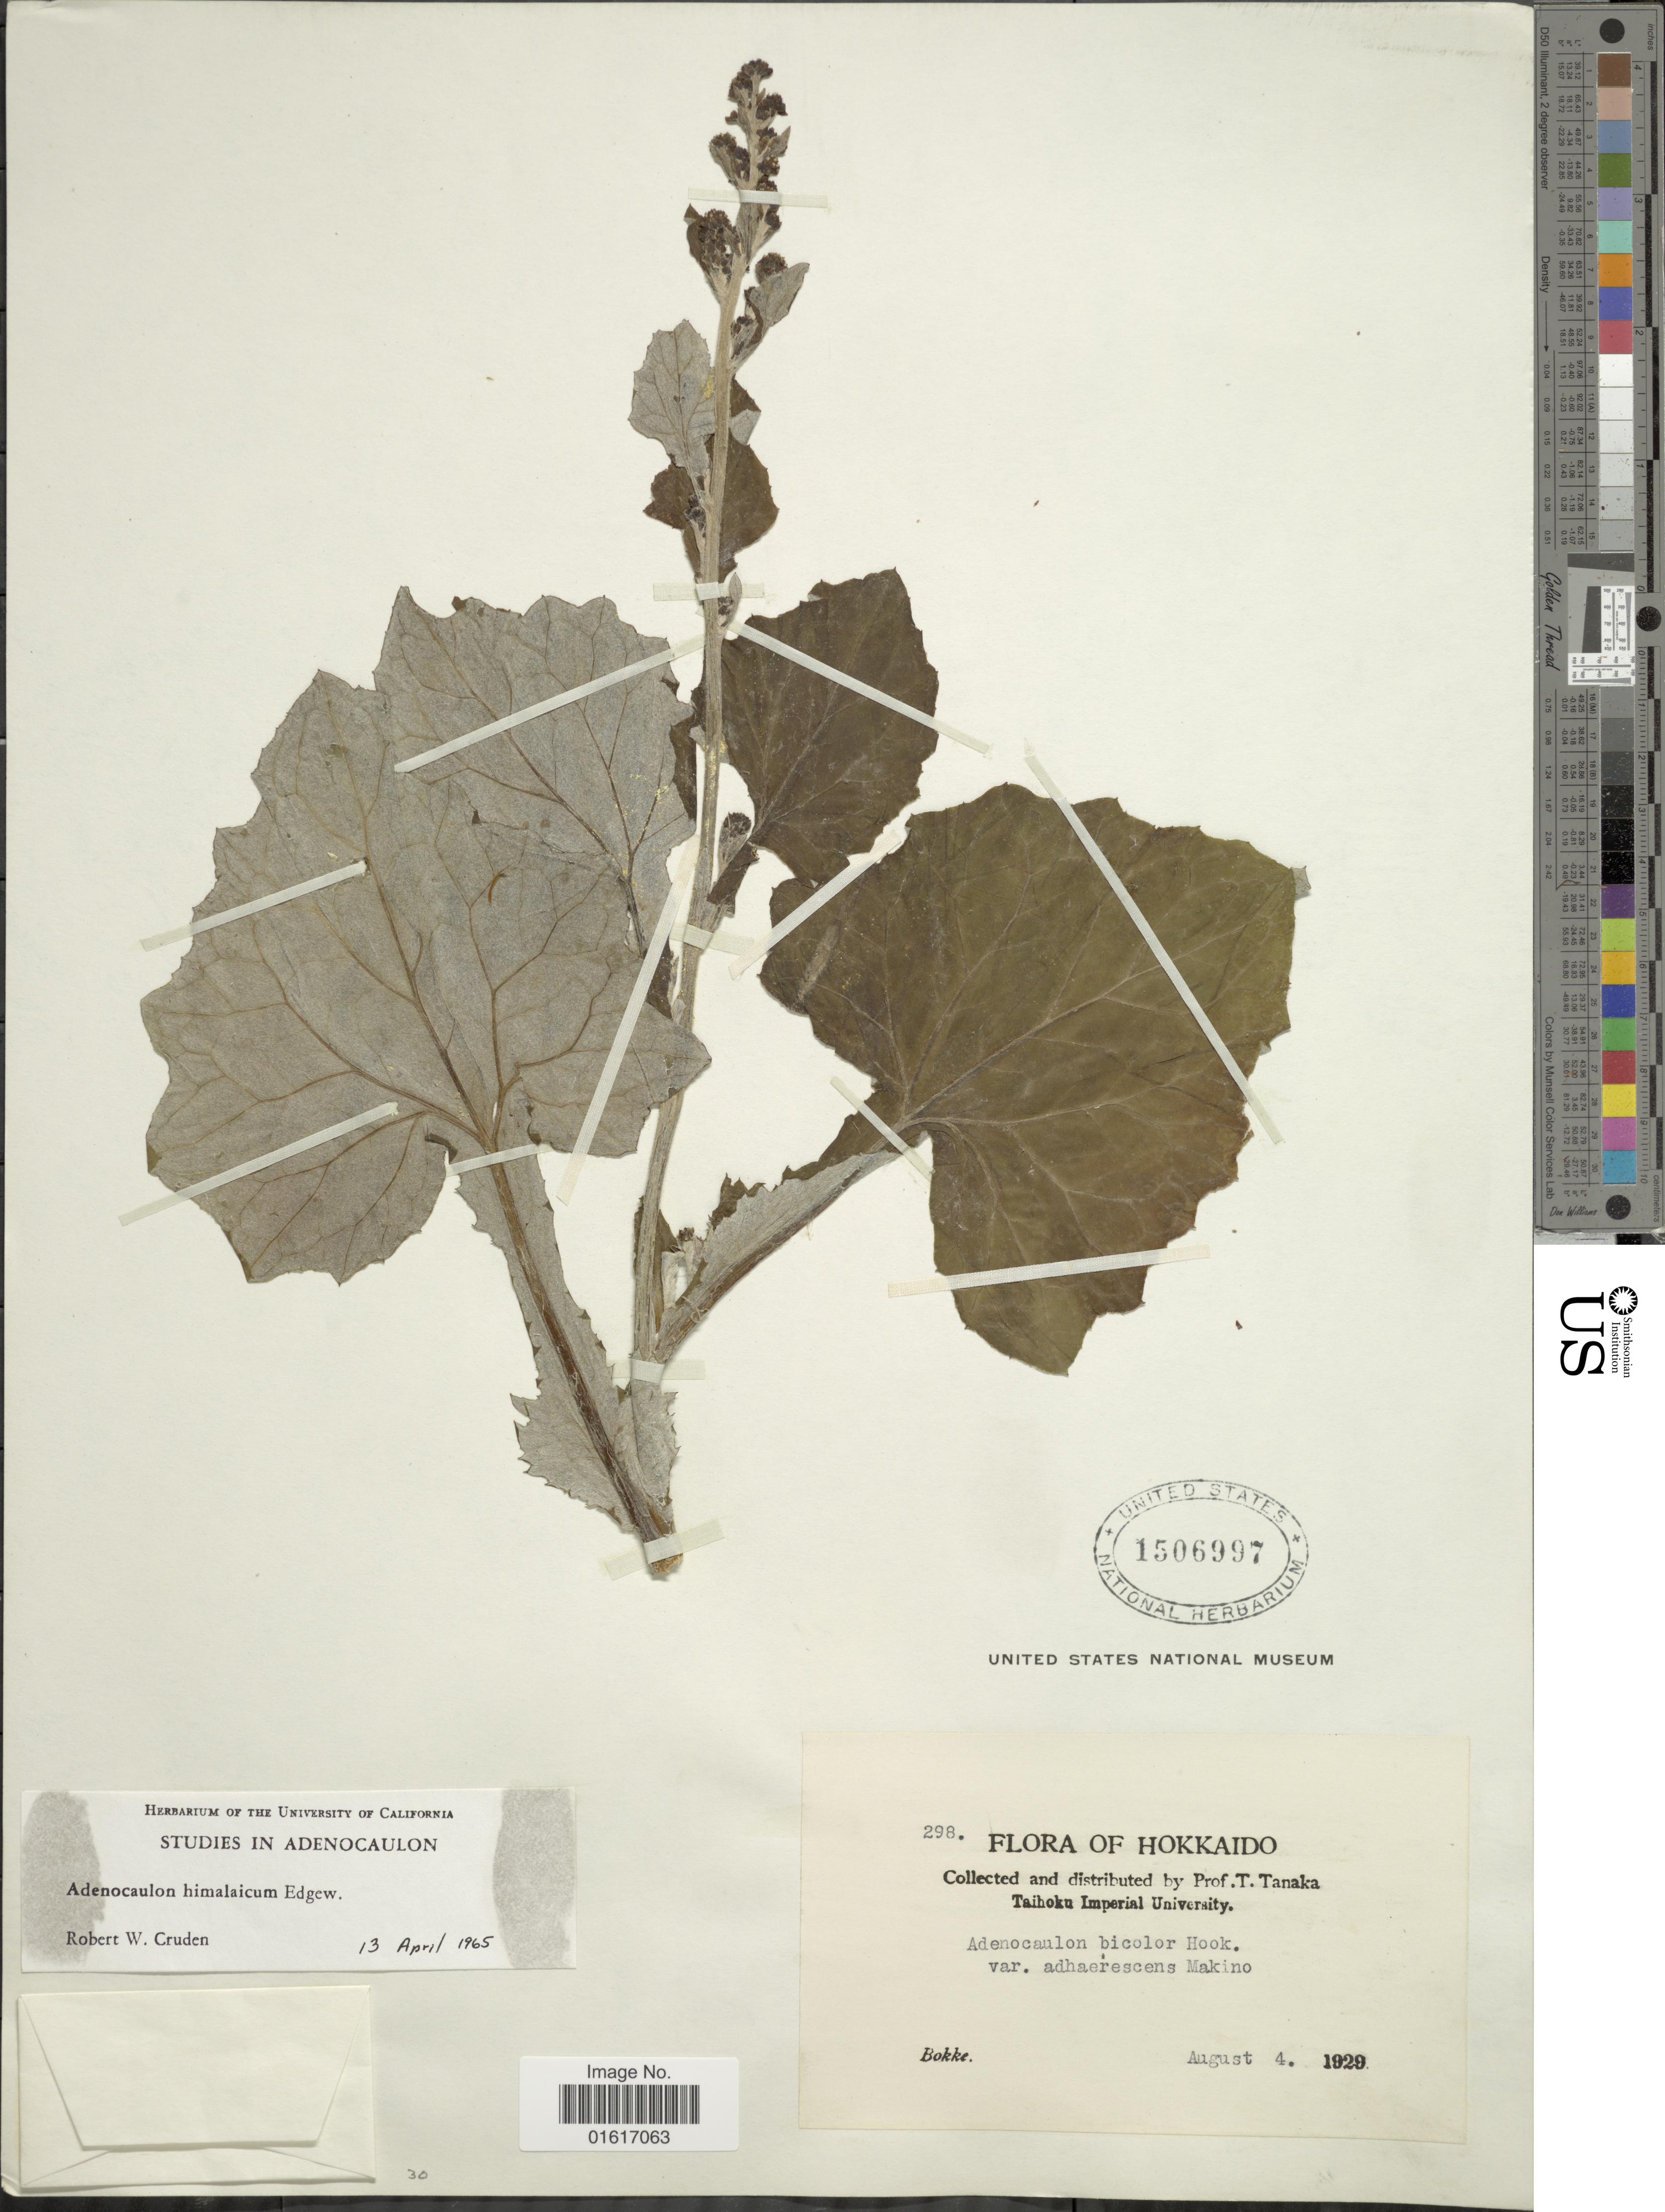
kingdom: Plantae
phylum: Tracheophyta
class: Magnoliopsida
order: Asterales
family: Asteraceae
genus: Adenocaulon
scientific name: Adenocaulon himalaicum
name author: Edgew.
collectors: T. Tanaka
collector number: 298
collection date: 1929-08-04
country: Japan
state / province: Hokkaidō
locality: Bokke [unsure placement]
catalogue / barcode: US 1506997